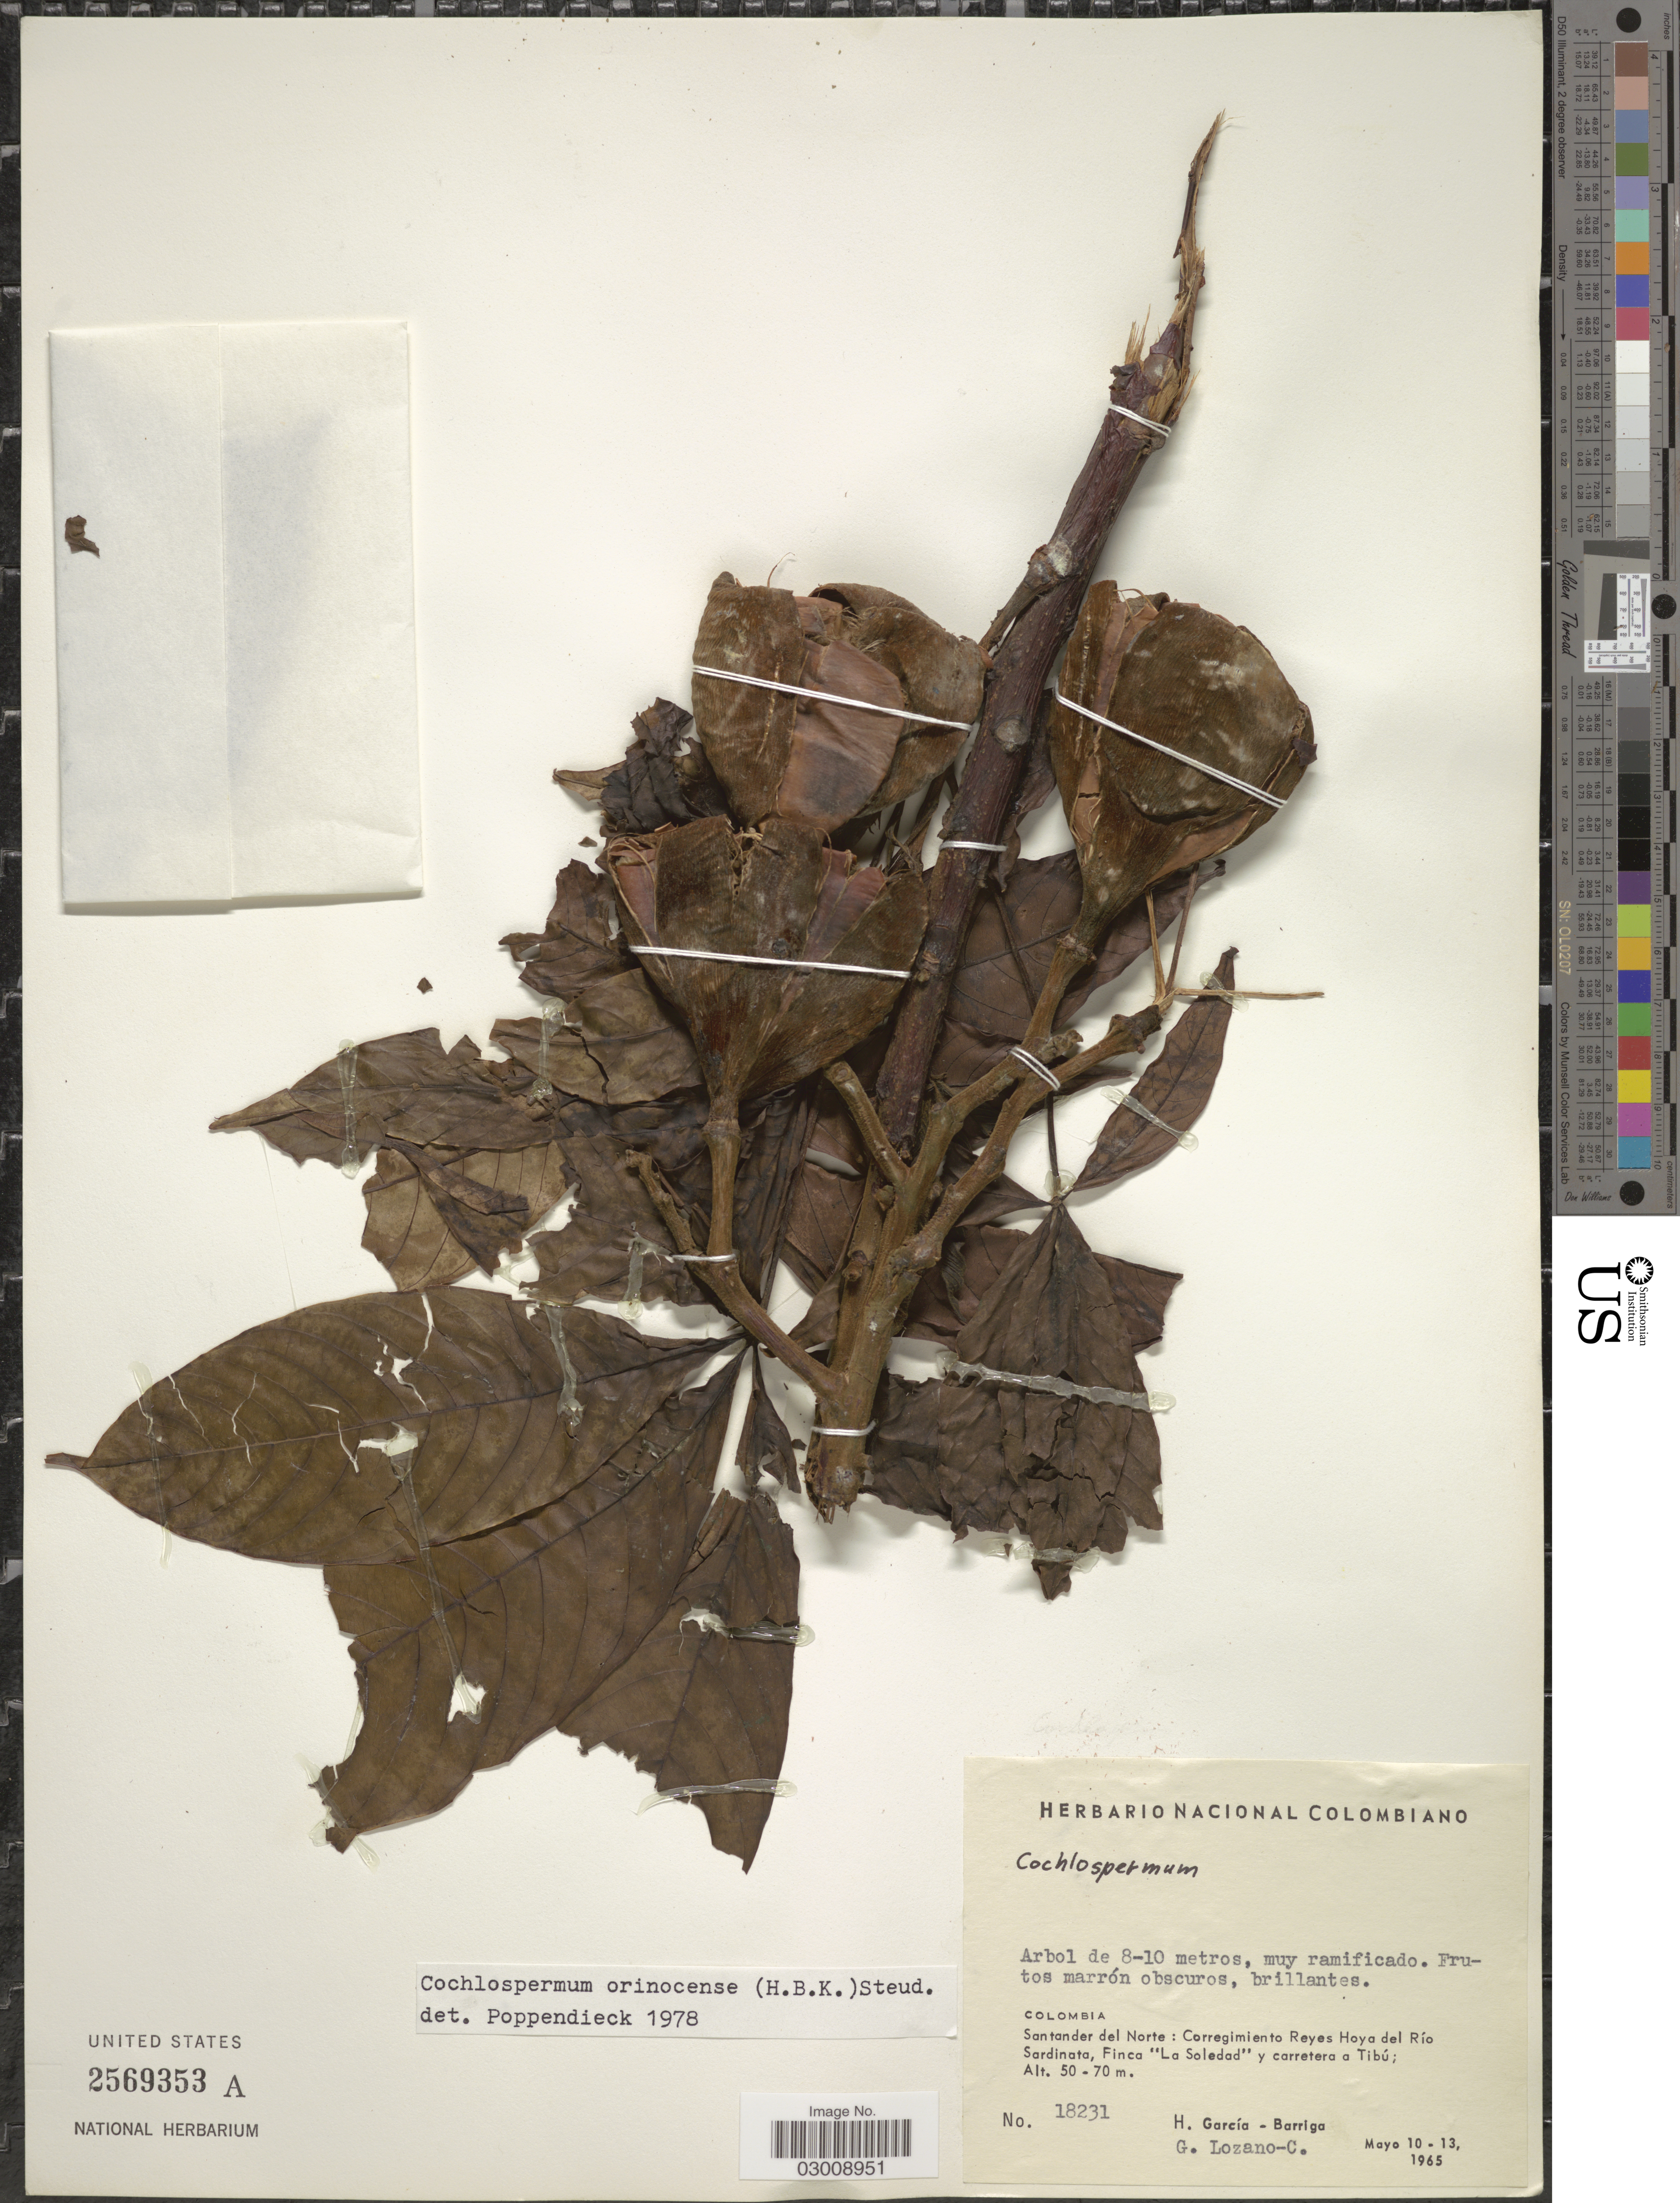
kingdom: Plantae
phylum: Tracheophyta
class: Magnoliopsida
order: Malvales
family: Cochlospermaceae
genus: Cochlospermum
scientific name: Cochlospermum orinocense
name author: (Kunth) Steud.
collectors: H. García Barriga & G. Lozano-Contreras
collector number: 18231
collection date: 1965-05-10/1965-05-13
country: Colombia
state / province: Norte de Santander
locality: Santander del Norte: Corregimiento Reyes Hoya del Río Sardinata, Finca "La Soledad" y carretera a Tibú.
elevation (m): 50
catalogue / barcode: US 2569353A